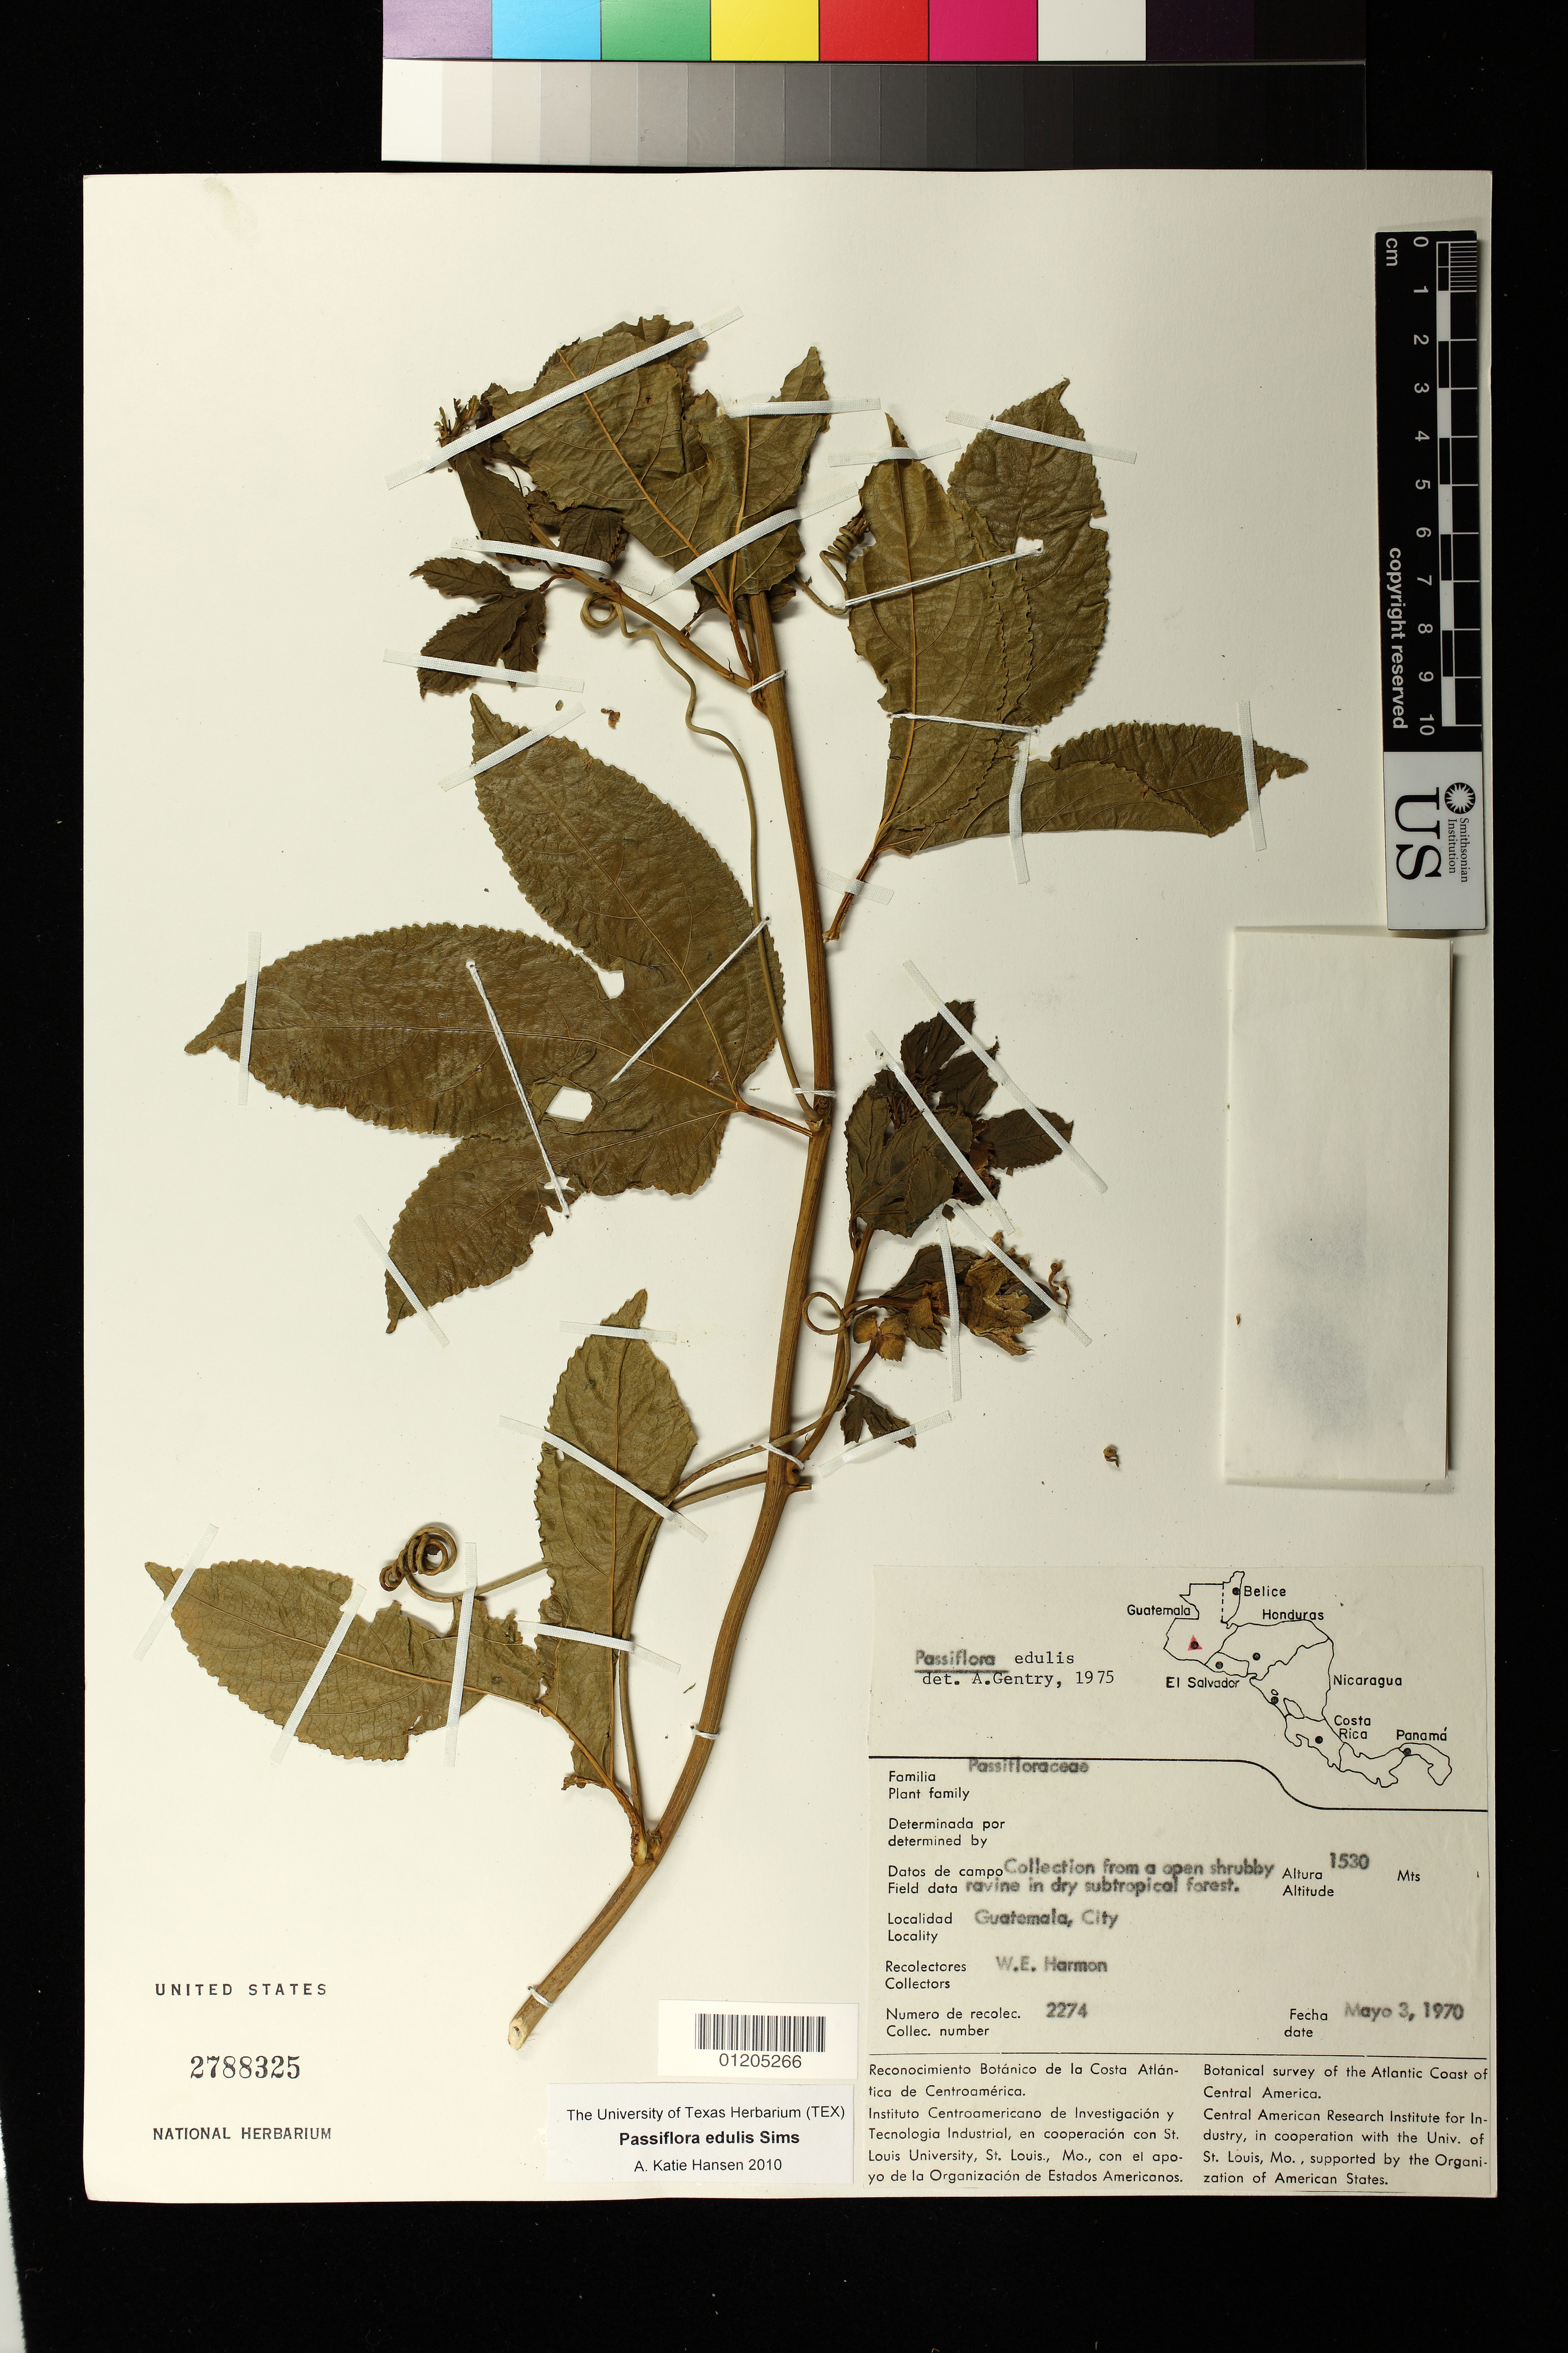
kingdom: Plantae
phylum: Tracheophyta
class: Magnoliopsida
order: Malpighiales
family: Passifloraceae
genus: Passiflora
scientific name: Passiflora edulis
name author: Sims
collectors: W. E. Harmon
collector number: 2274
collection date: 1970-05-03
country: Guatemala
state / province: Guatemala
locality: Guatamala, City.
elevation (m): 1530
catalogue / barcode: US 2788325